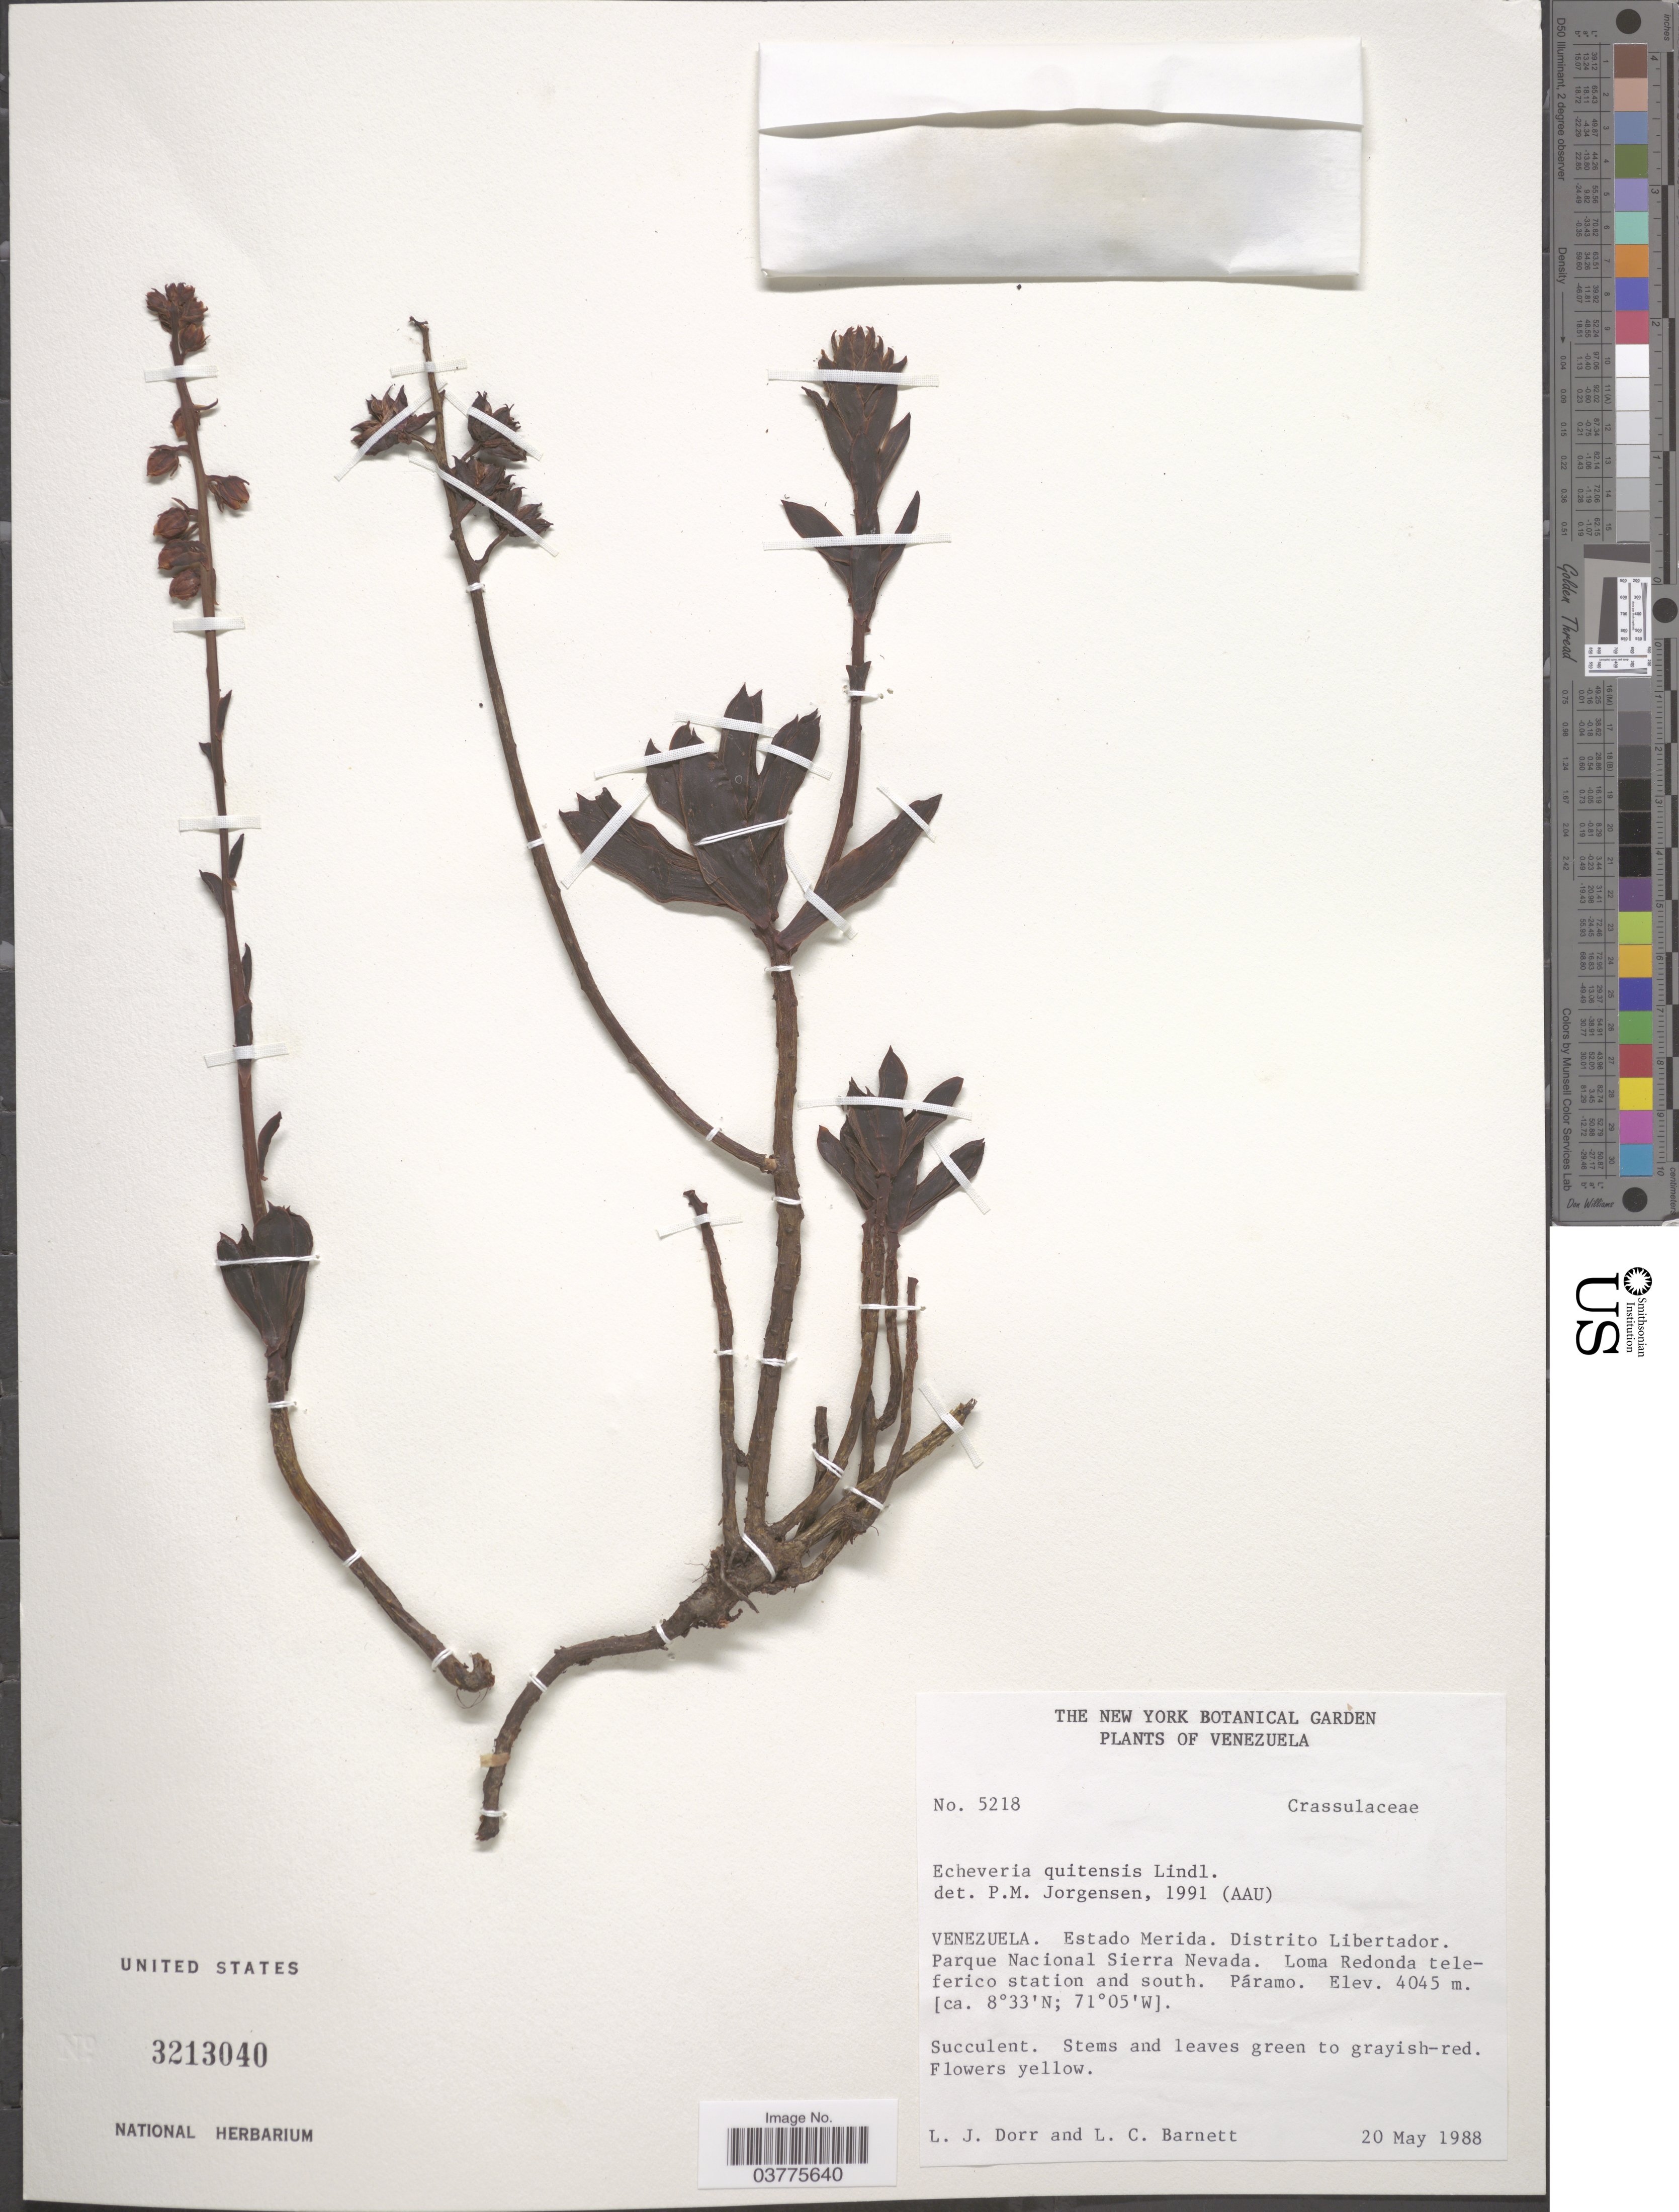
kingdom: Plantae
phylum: Tracheophyta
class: Magnoliopsida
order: Saxifragales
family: Crassulaceae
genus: Echeveria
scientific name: Echeveria quitensis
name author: (Kunth) Lindl.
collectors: L. J. Dorr & L. C. Barnett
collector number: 5218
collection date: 1988-05-20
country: Venezuela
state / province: Mérida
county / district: Libertador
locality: Parque Nacional Sierra Nevada, Loma Redonda teleferico station and S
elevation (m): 4045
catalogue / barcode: US 3213040